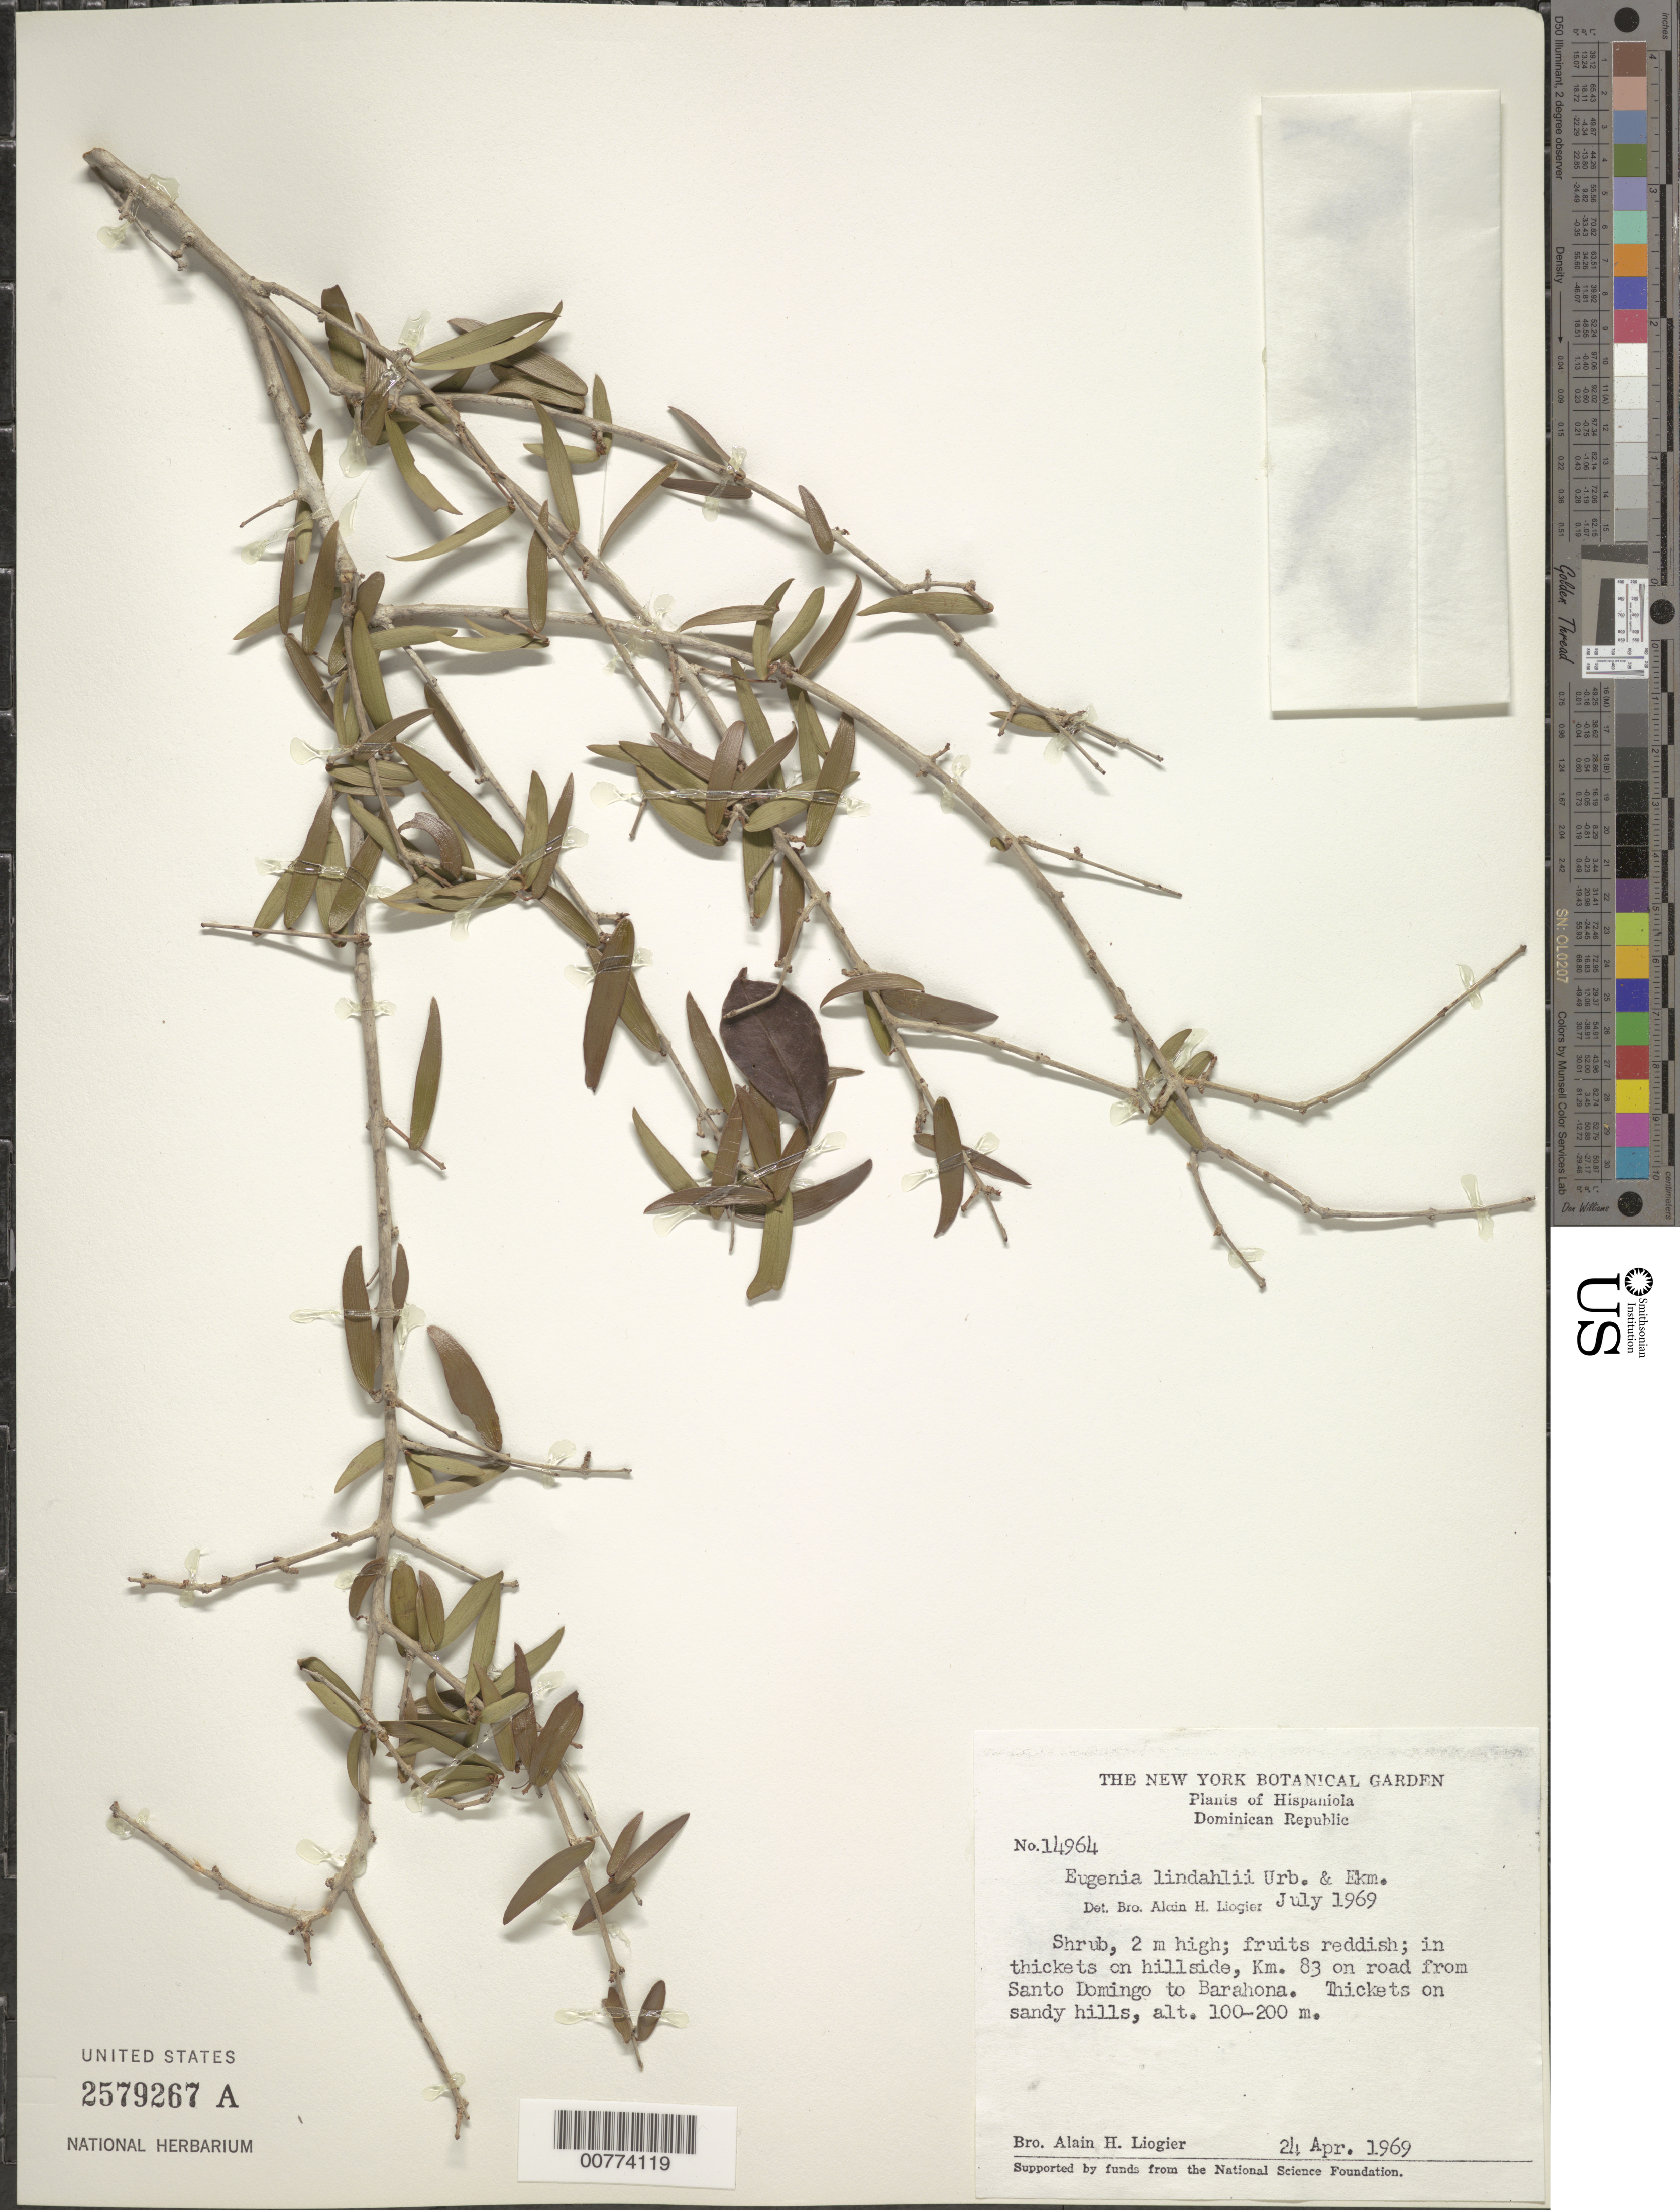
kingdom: Plantae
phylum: Tracheophyta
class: Magnoliopsida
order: Myrtales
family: Myrtaceae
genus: Eugenia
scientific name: Eugenia lindahlii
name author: Urb. & Ekman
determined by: Liogier, Alain H.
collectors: A. H. Liogier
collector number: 14964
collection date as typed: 24 Apr 1969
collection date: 1969-04-24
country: Dominican Republic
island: Hispaniola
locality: Km 83 on road from Santo Domingo to Barahona.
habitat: Thickets on sandy hills.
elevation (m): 100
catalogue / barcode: US 2579267A